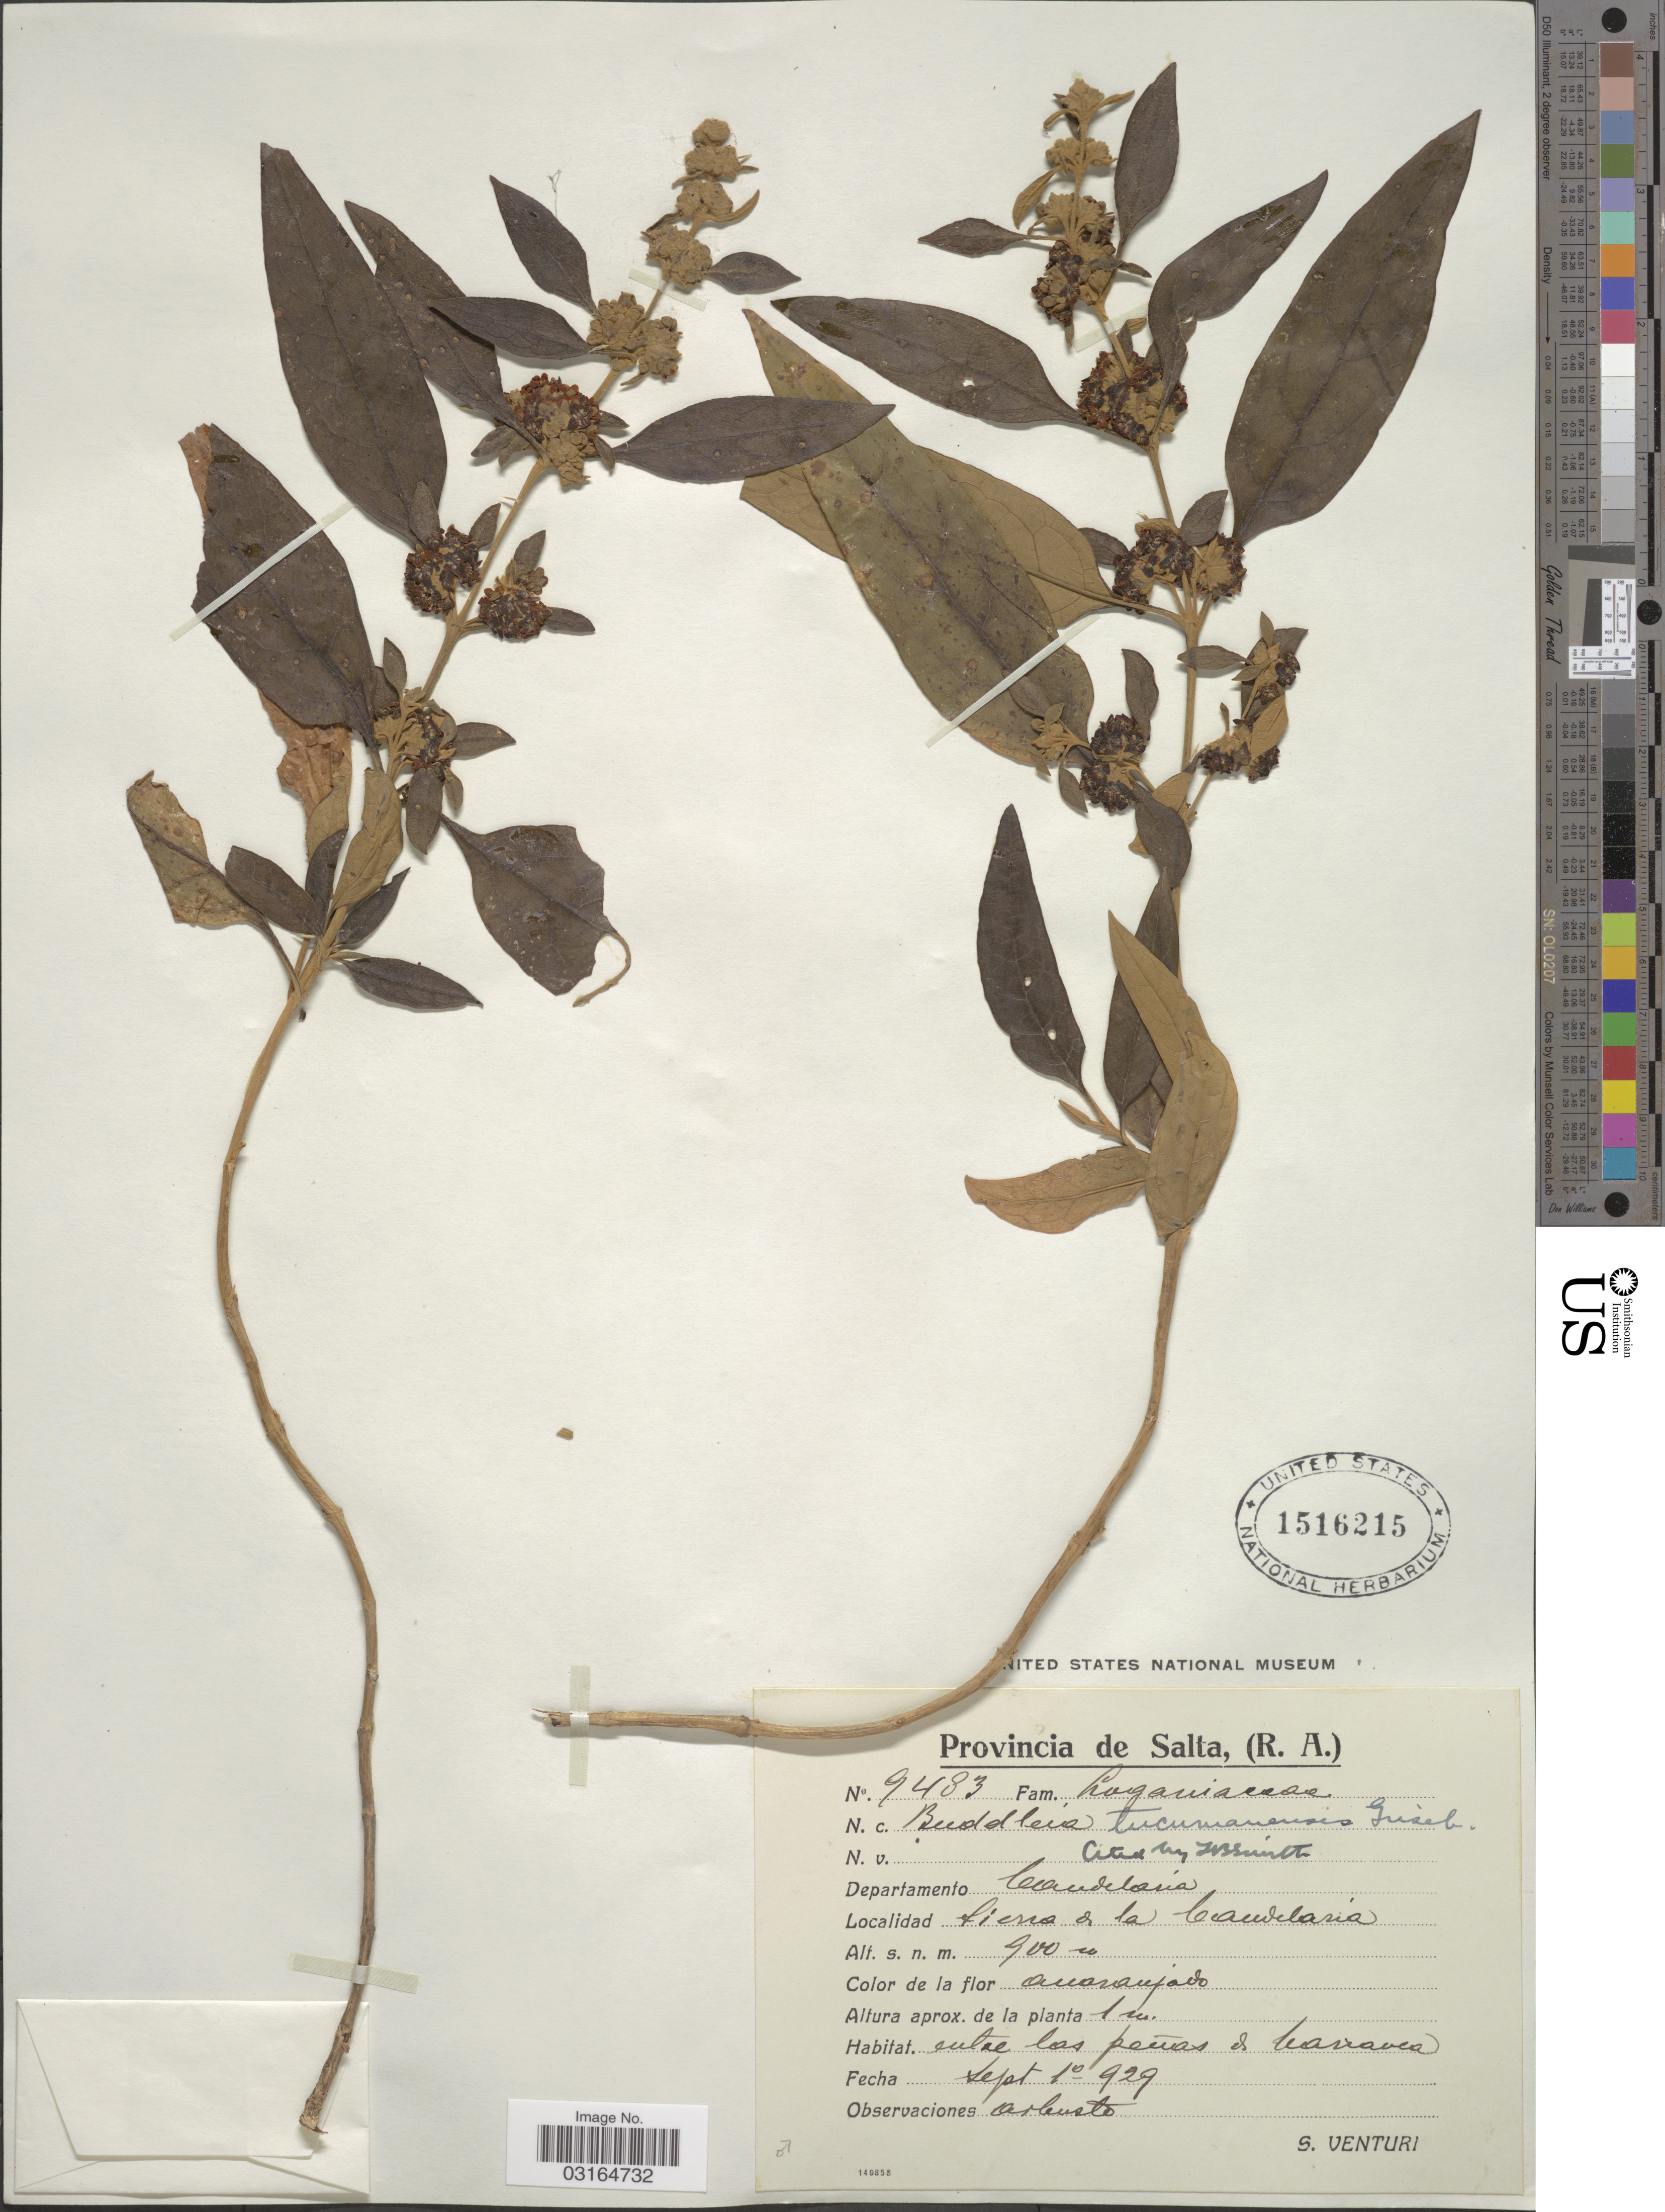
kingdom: Plantae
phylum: Tracheophyta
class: Magnoliopsida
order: Lamiales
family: Scrophulariaceae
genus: Buddleja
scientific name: Buddleja tucumanensis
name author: Griseb.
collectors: S. Venturi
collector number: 9483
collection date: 1929-09-01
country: Argentina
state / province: Salta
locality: (R. A.), Departamento Candelaria. Sierra de la Candelaria.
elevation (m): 900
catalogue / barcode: US 1516215